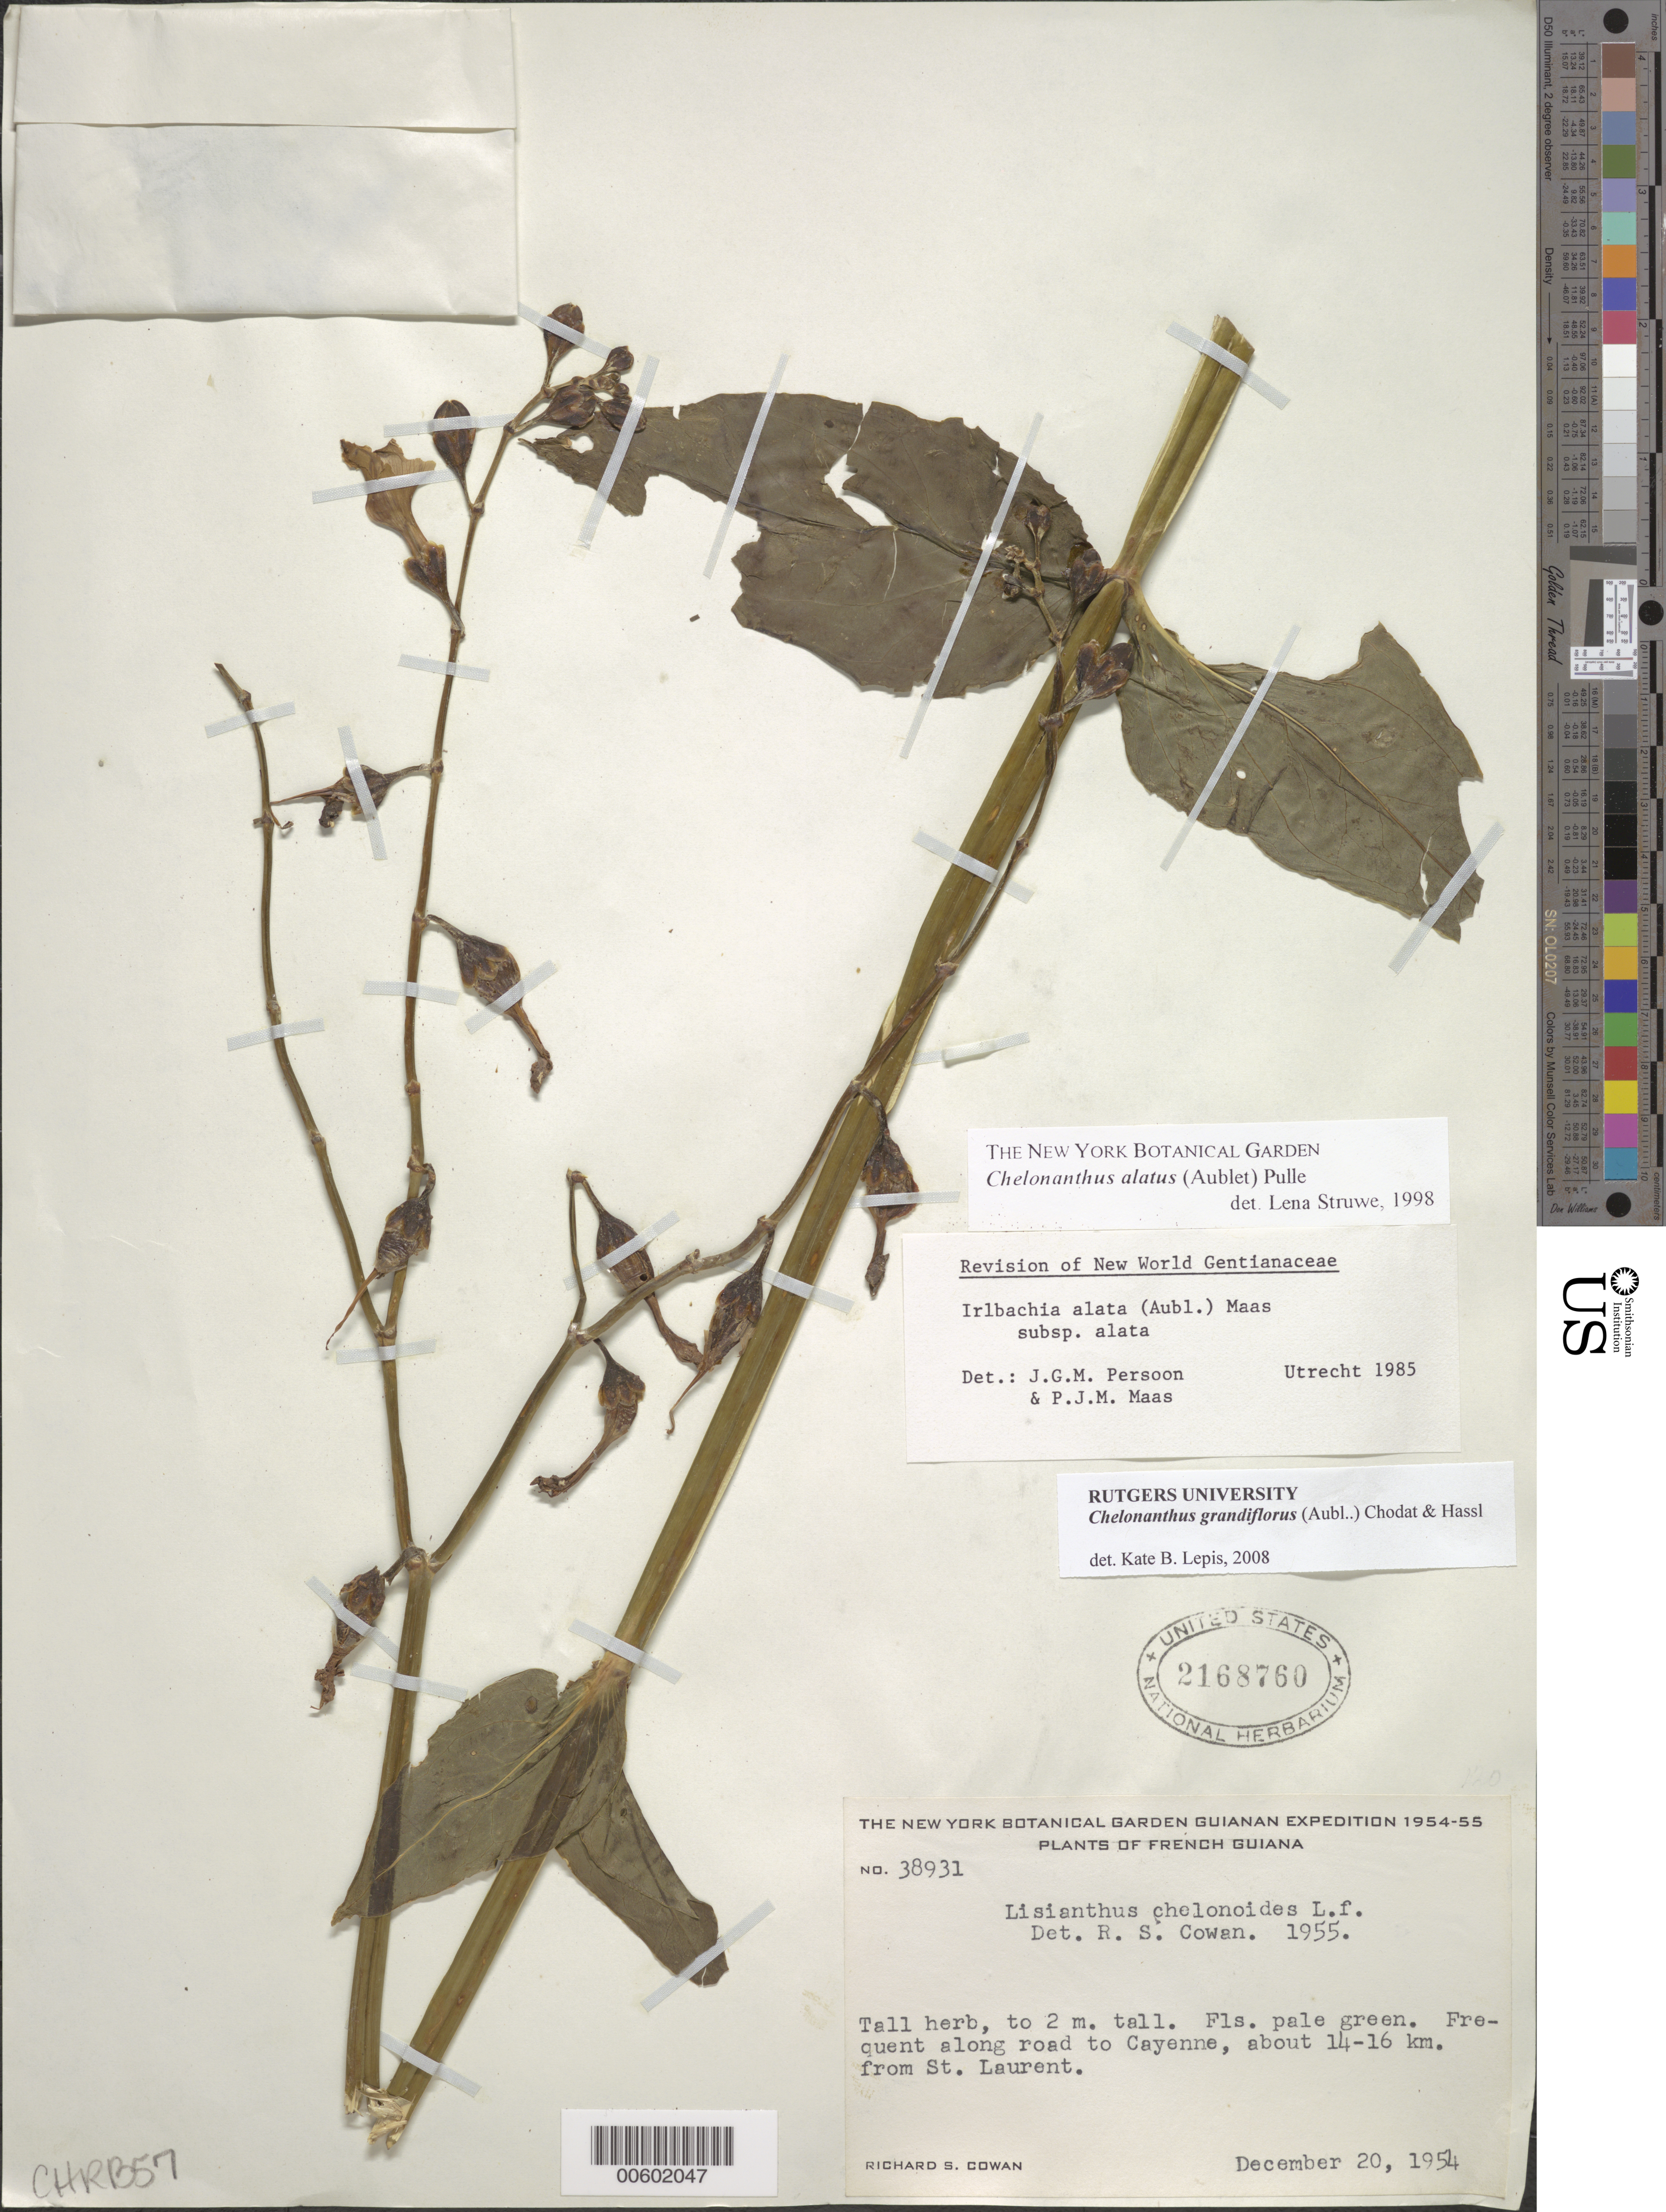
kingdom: Plantae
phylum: Tracheophyta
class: Magnoliopsida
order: Gentianales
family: Gentianaceae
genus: Chelonanthus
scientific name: Chelonanthus grandiflorus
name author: (Aubl.) Chodat & Hassl.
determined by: Lepis, Kate B.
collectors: R. S. Cowan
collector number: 38931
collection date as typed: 20-Dec-54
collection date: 1954-12-20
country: French Guiana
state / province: Cayenne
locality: Cayenne, vic.; 14-16 km from St. Laurent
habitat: Along road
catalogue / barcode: US 2168760